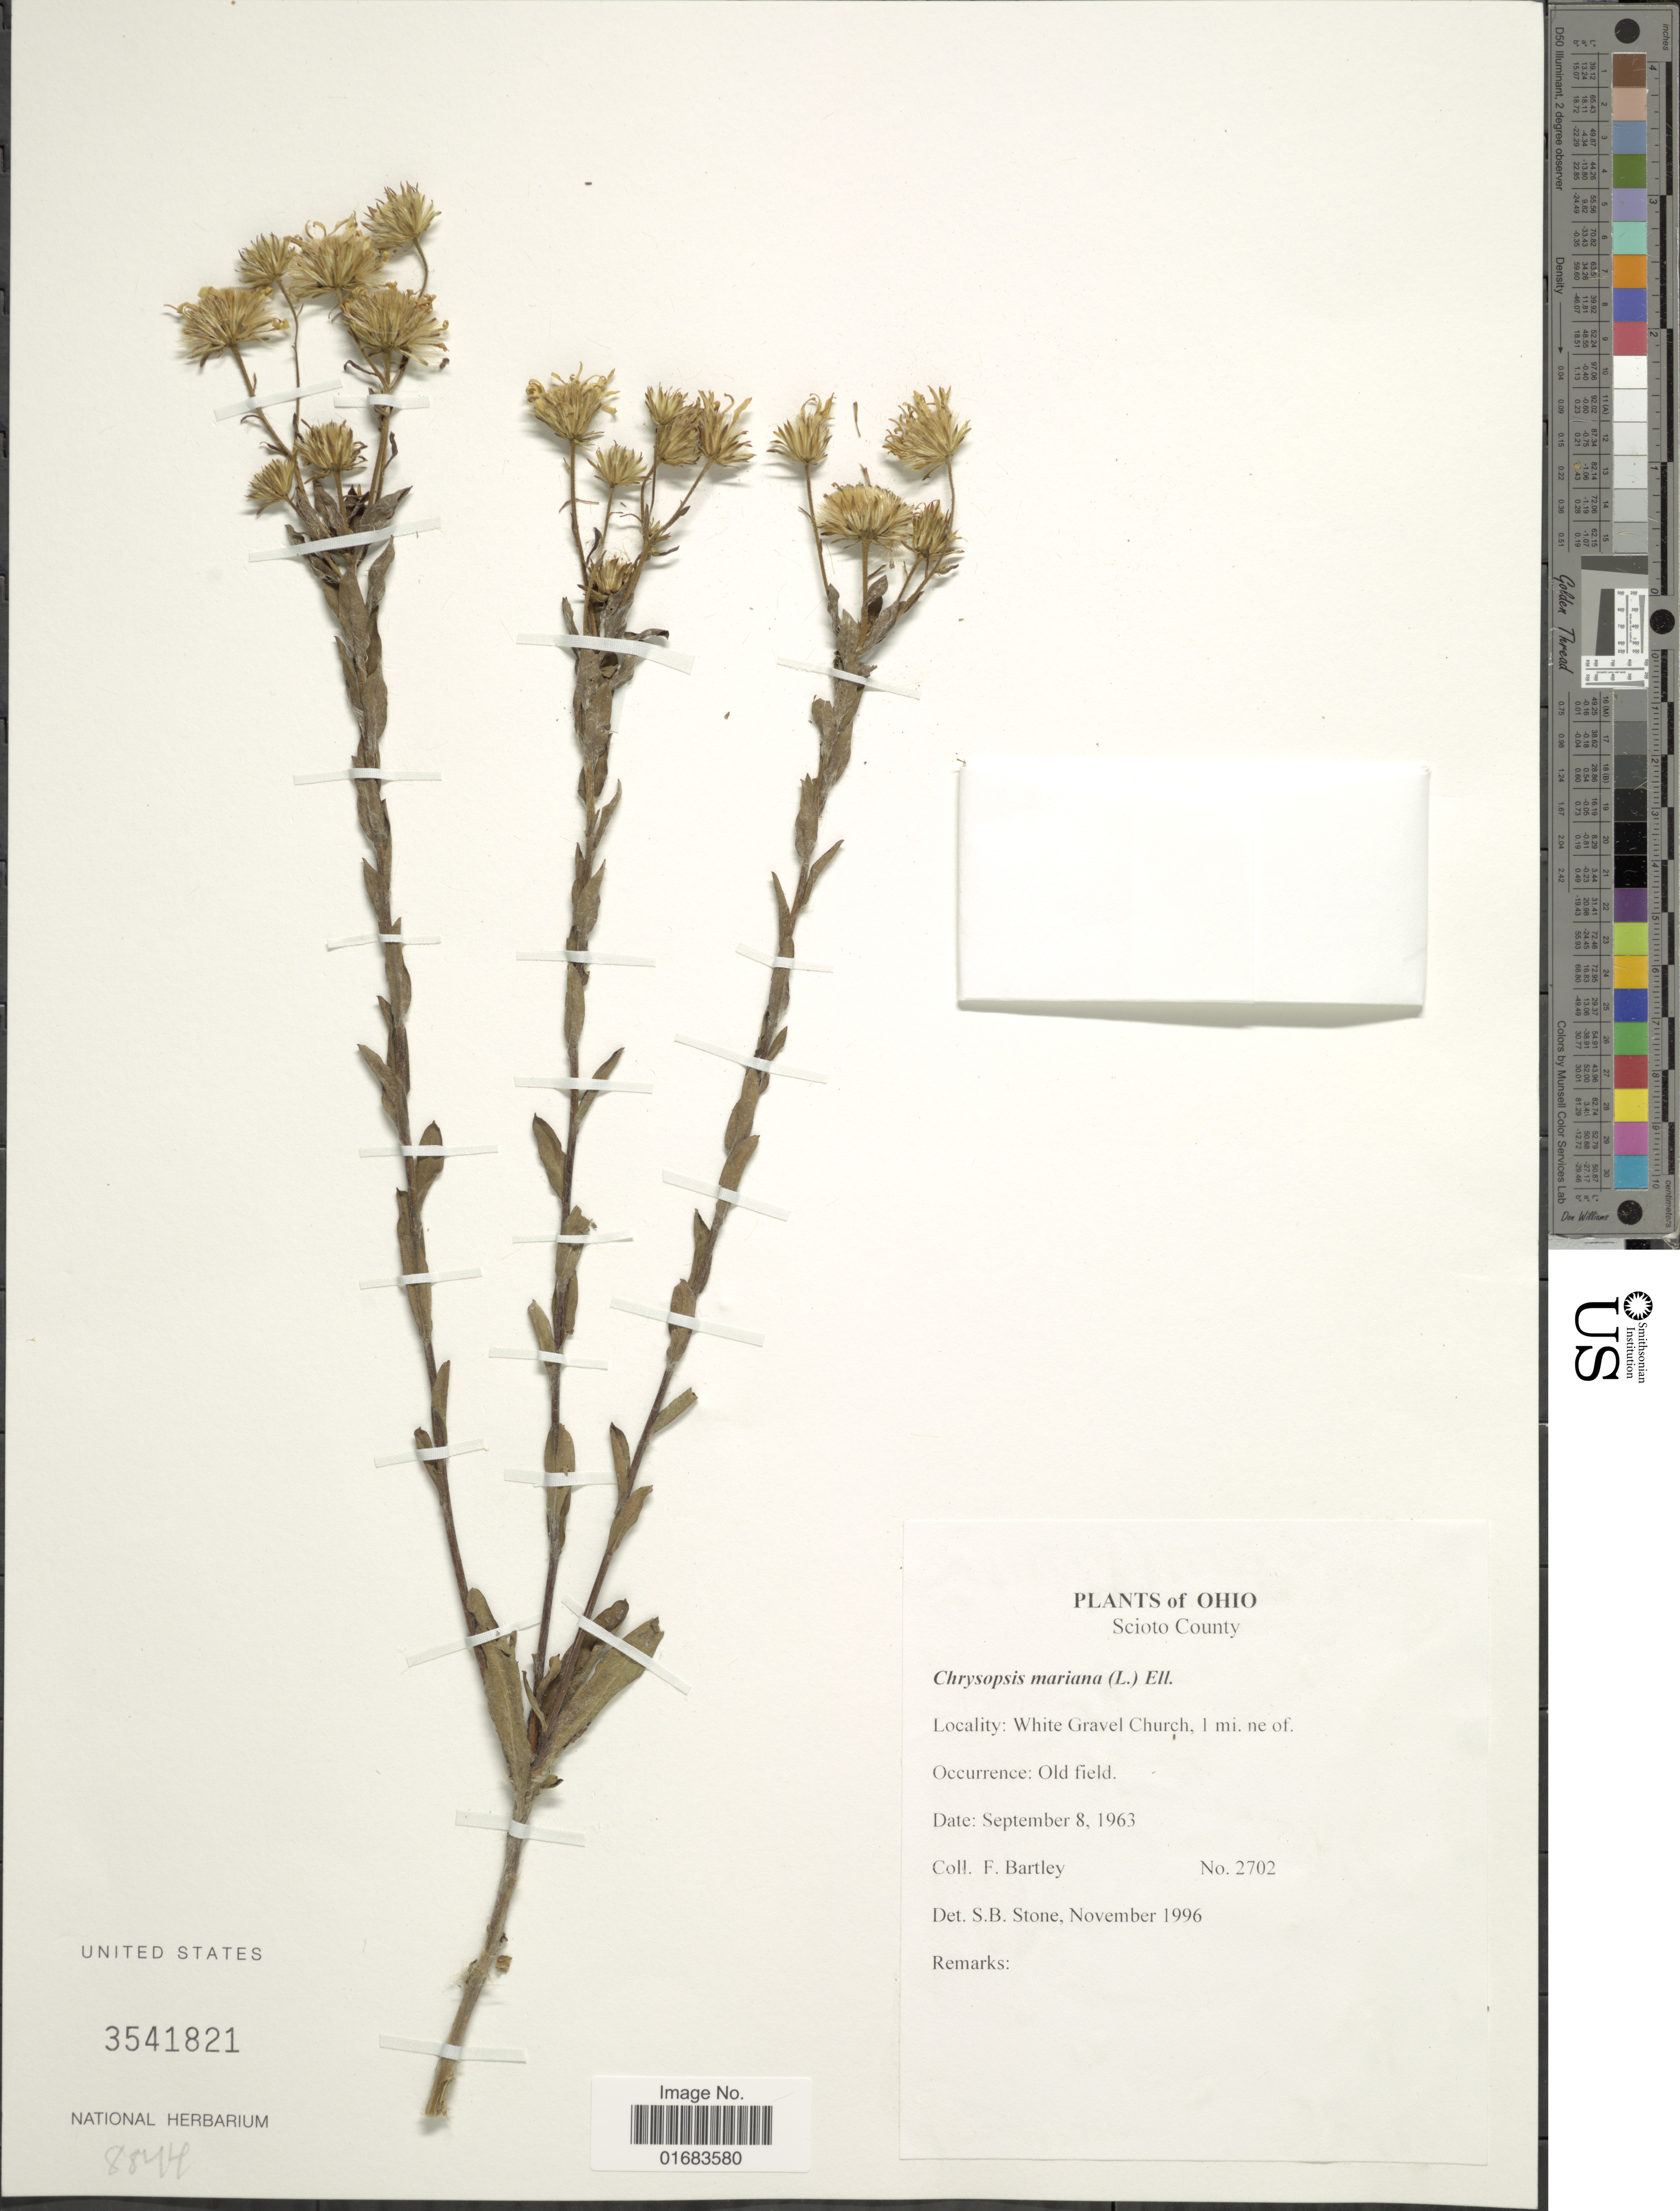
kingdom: Plantae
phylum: Tracheophyta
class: Magnoliopsida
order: Asterales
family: Asteraceae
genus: Chrysopsis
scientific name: Chrysopsis mariana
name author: (L.) Elliott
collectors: F. Bartley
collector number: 2702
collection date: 1963-09-08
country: United States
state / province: Ohio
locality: Scioto County, White Gravel Church, 1 mi ne of old field.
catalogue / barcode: US 3541821